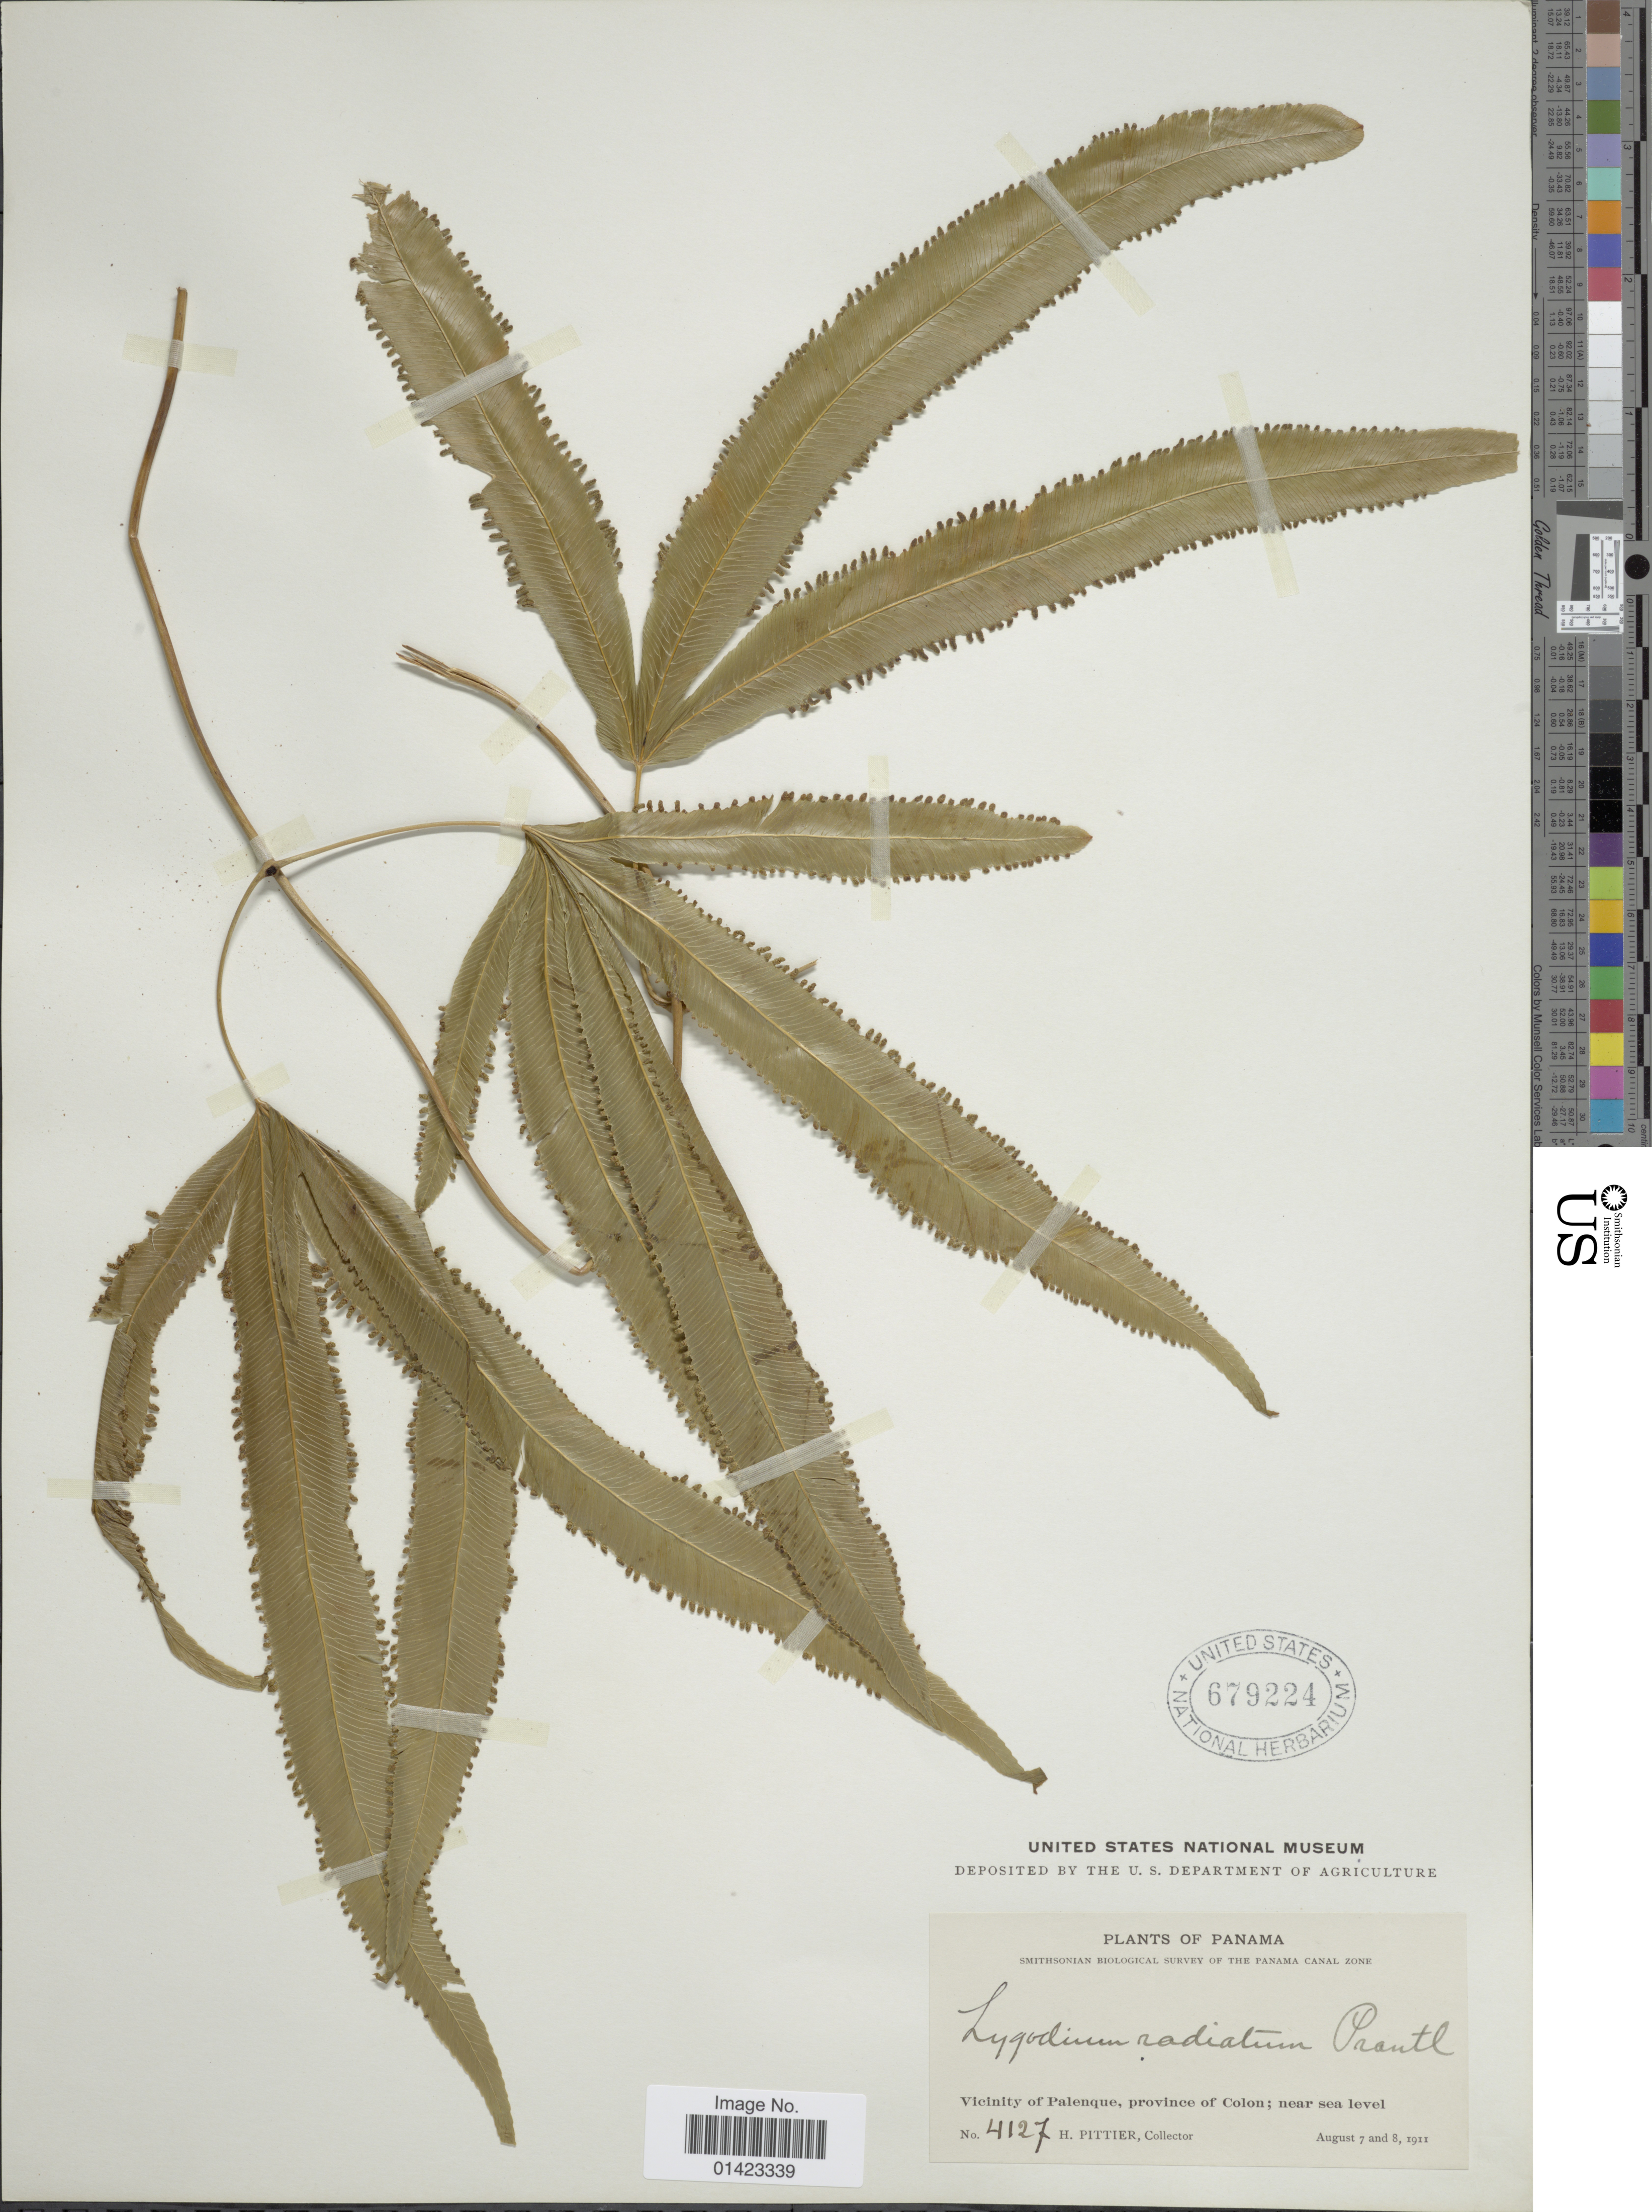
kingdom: Plantae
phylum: Tracheophyta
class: Polypodiopsida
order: Schizaeales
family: Lygodiaceae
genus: Lygodium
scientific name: Lygodium radiatum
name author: Prantl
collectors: H. F. Pittier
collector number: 4127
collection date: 1911-08-07/1911-08-08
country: Panama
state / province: Colón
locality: Vicinity of Palenque, province of Colon;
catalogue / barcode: US 679224